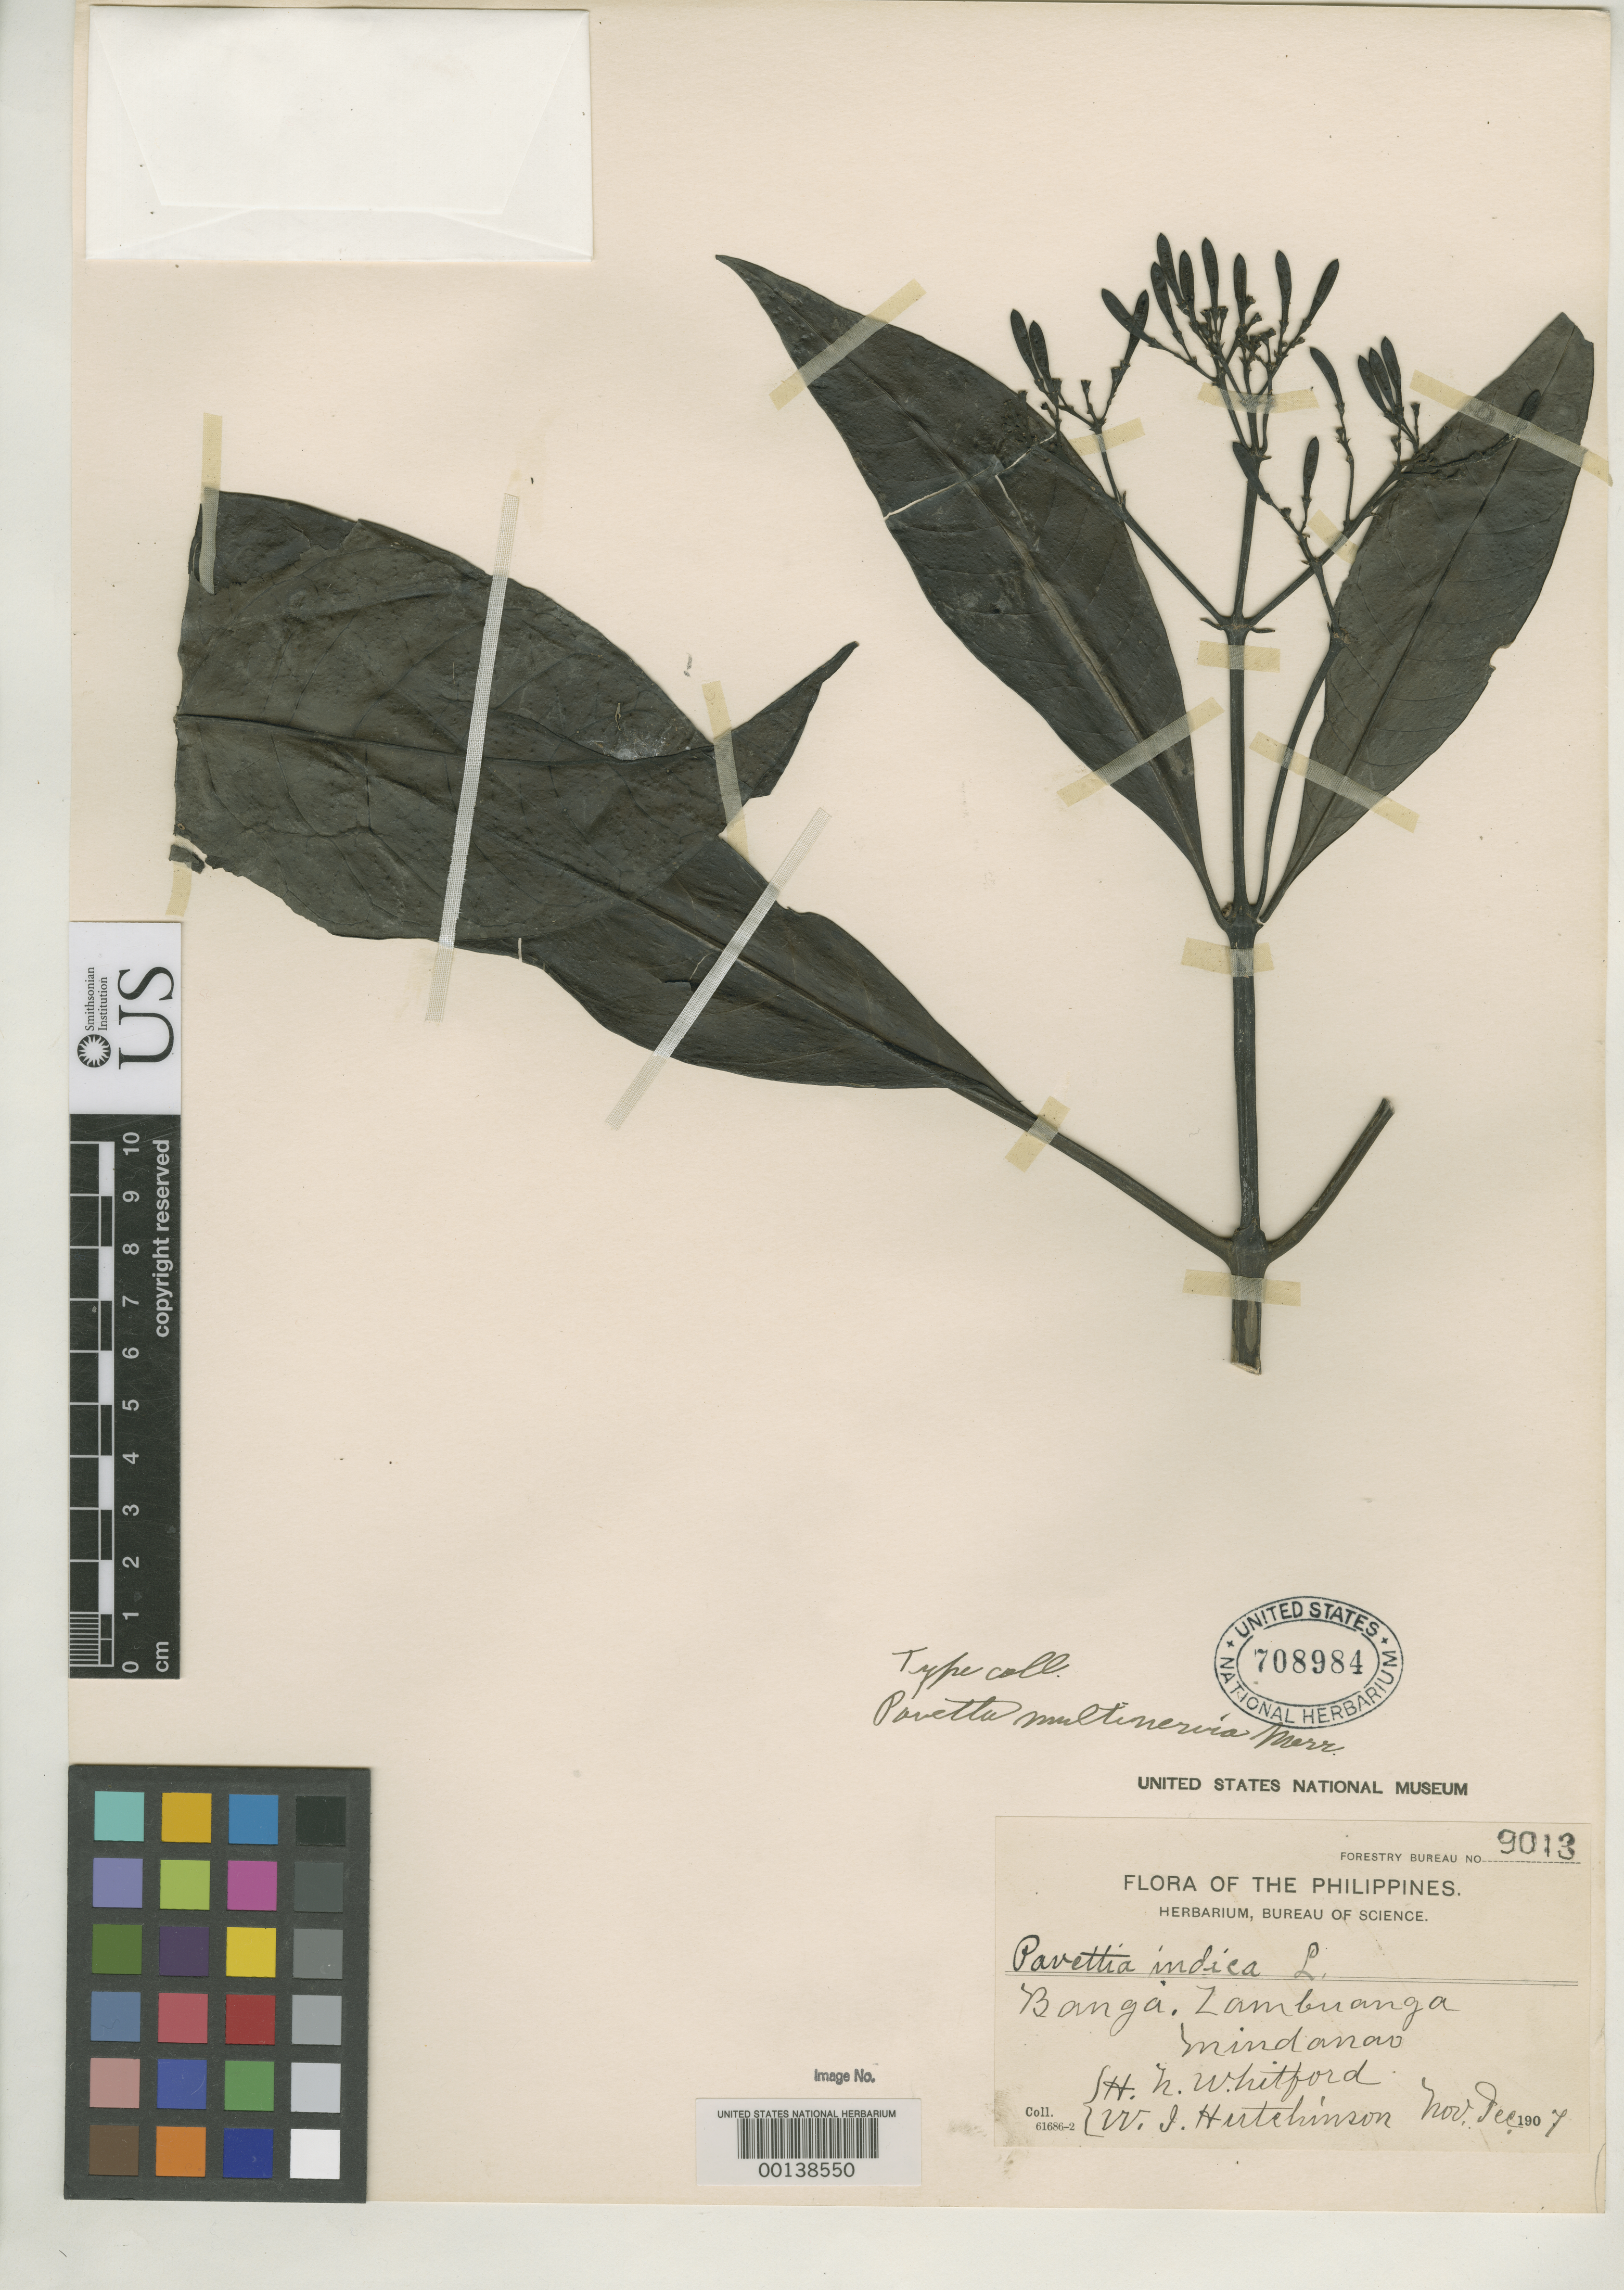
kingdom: Plantae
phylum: Tracheophyta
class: Magnoliopsida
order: Gentianales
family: Rubiaceae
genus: Pavetta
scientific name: Pavetta multinervia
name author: Merr.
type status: Isotype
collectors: H. N. Whitford & W. I. Hutchinson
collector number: Forestry Bureau 9013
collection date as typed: Nov 1907 to -- Dec 1907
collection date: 1907-11/1907-12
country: Philippines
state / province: Zamboanga Peninsula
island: Mindanao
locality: Tetuan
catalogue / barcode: US 708984